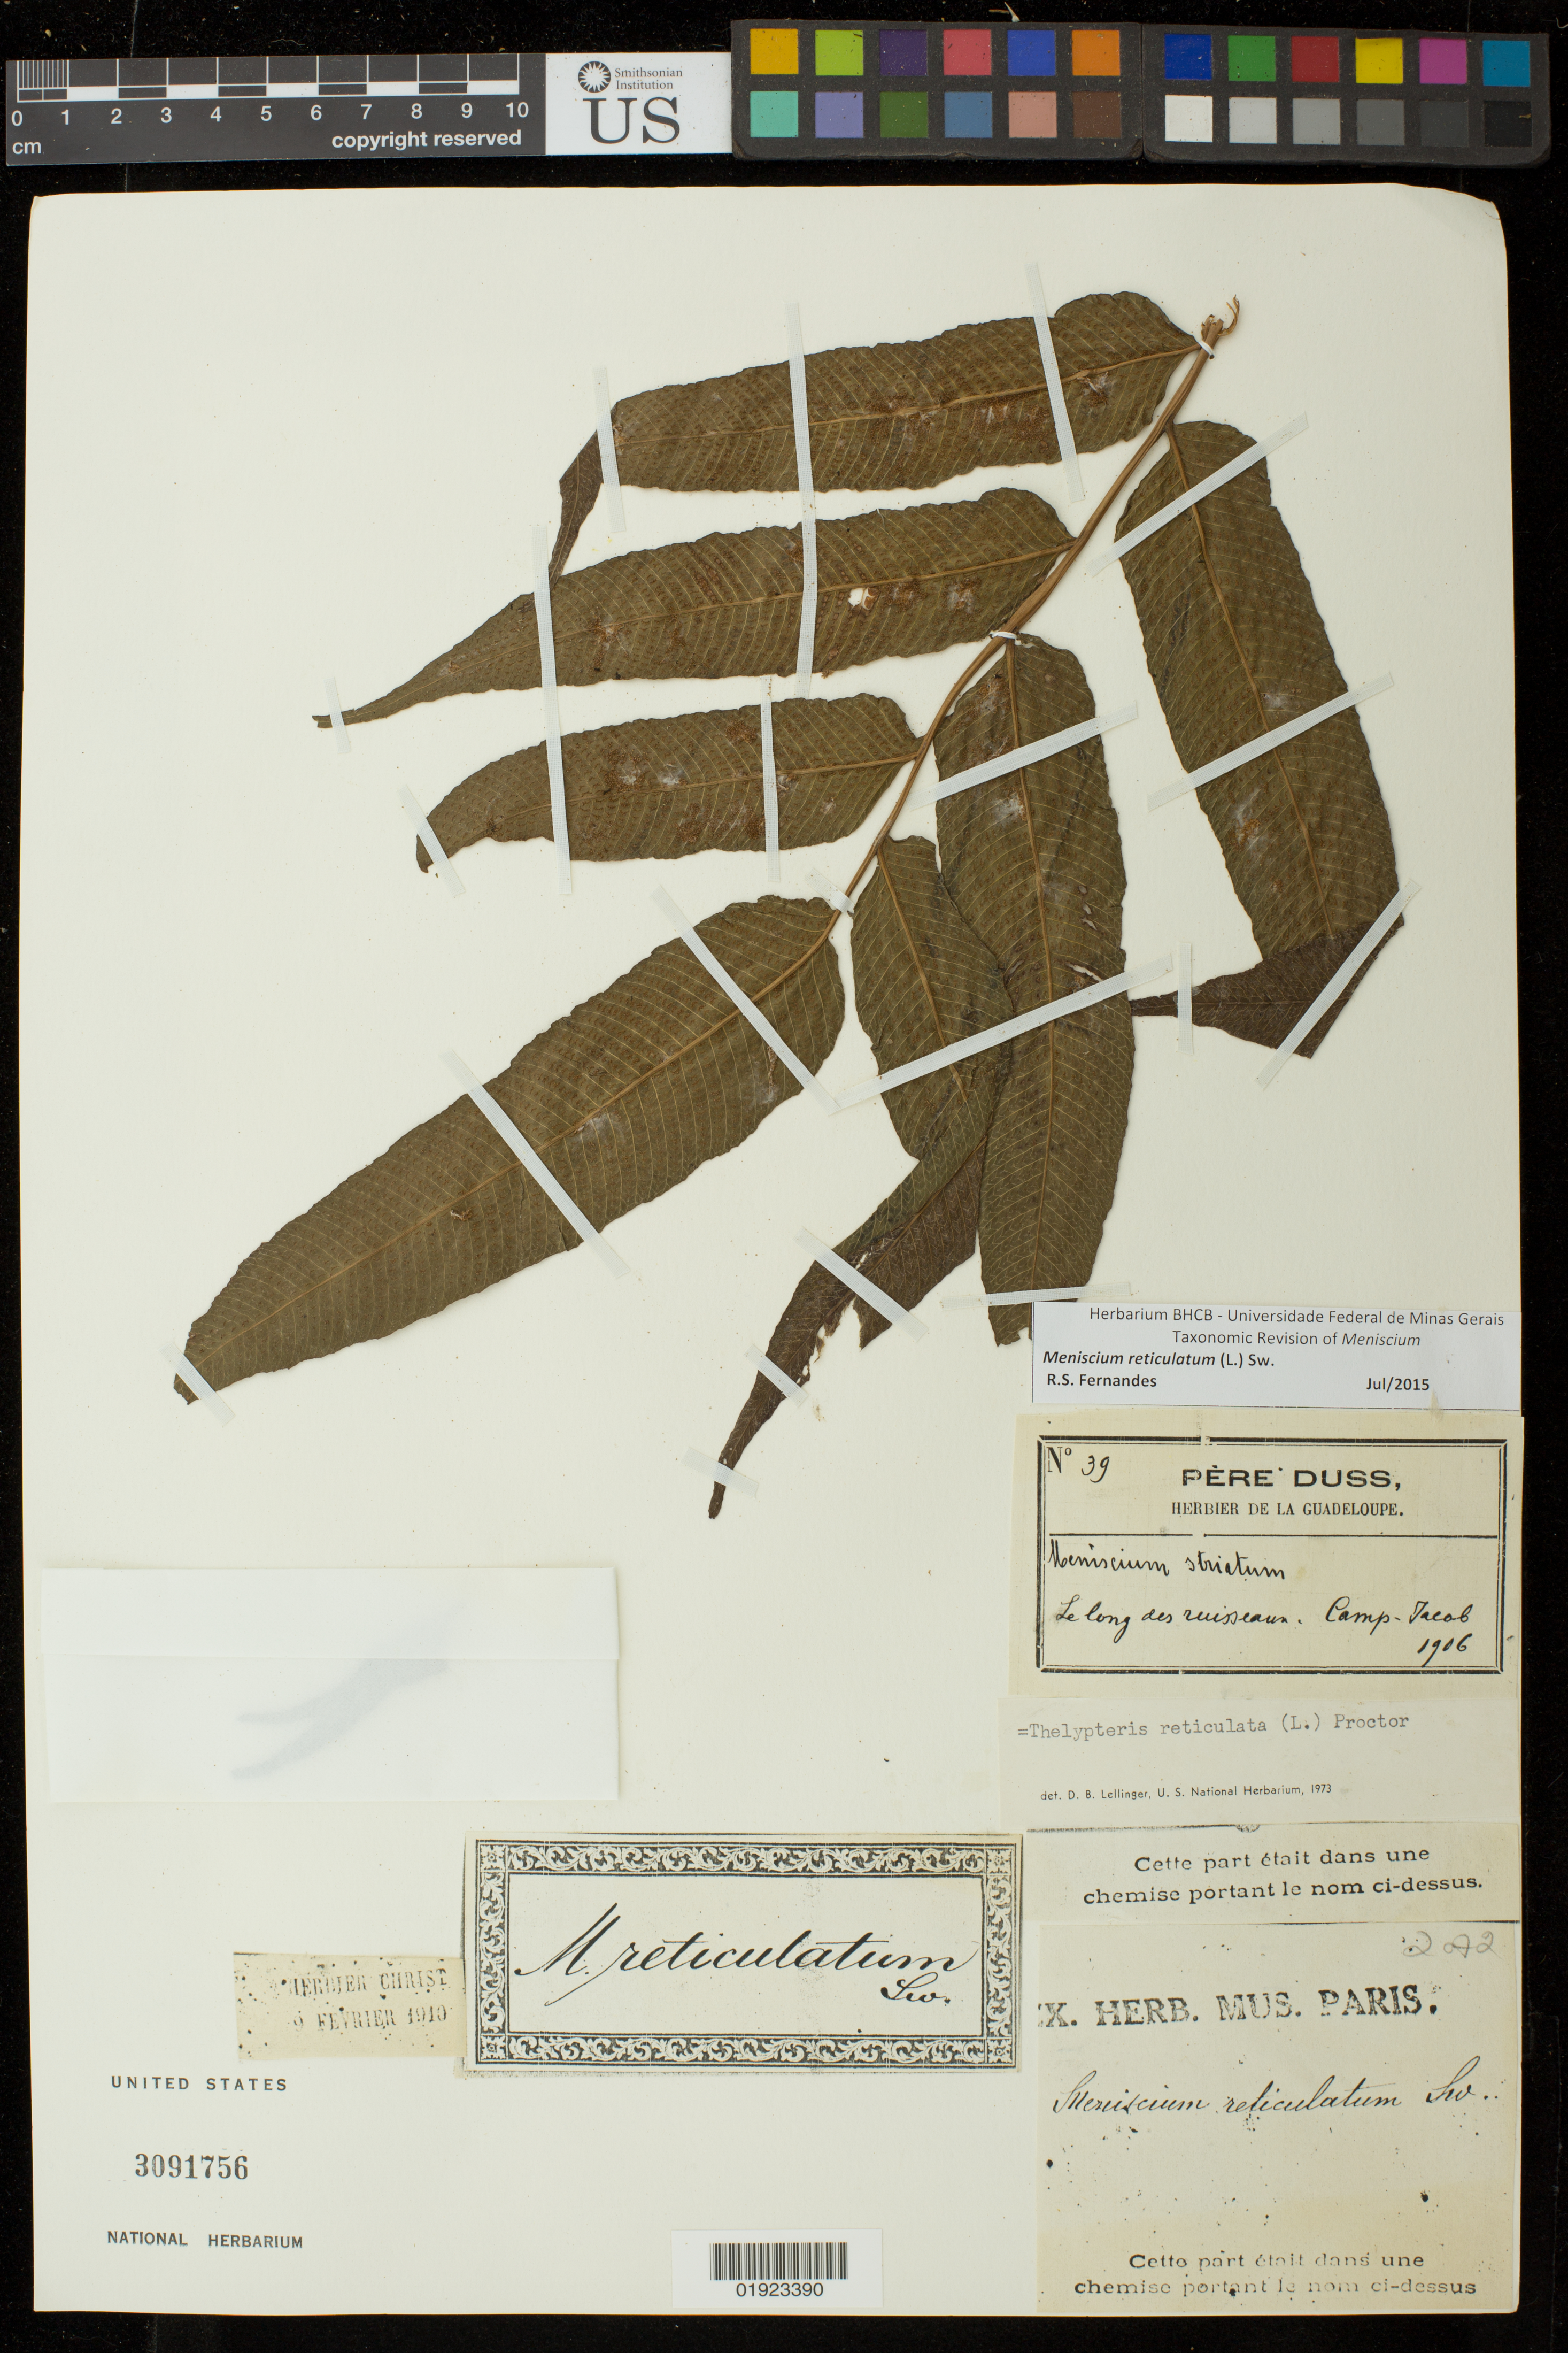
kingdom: Plantae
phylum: Tracheophyta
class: Polypodiopsida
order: Polypodiales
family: Thelypteridaceae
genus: Meniscium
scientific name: Meniscium reticulatum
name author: (L.) Sw.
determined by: Fernandes, R. S.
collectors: Père Duss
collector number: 39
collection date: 1906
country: Guadeloupe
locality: Camp Jacob.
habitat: Le long des ruisseaux.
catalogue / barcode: US 3091756